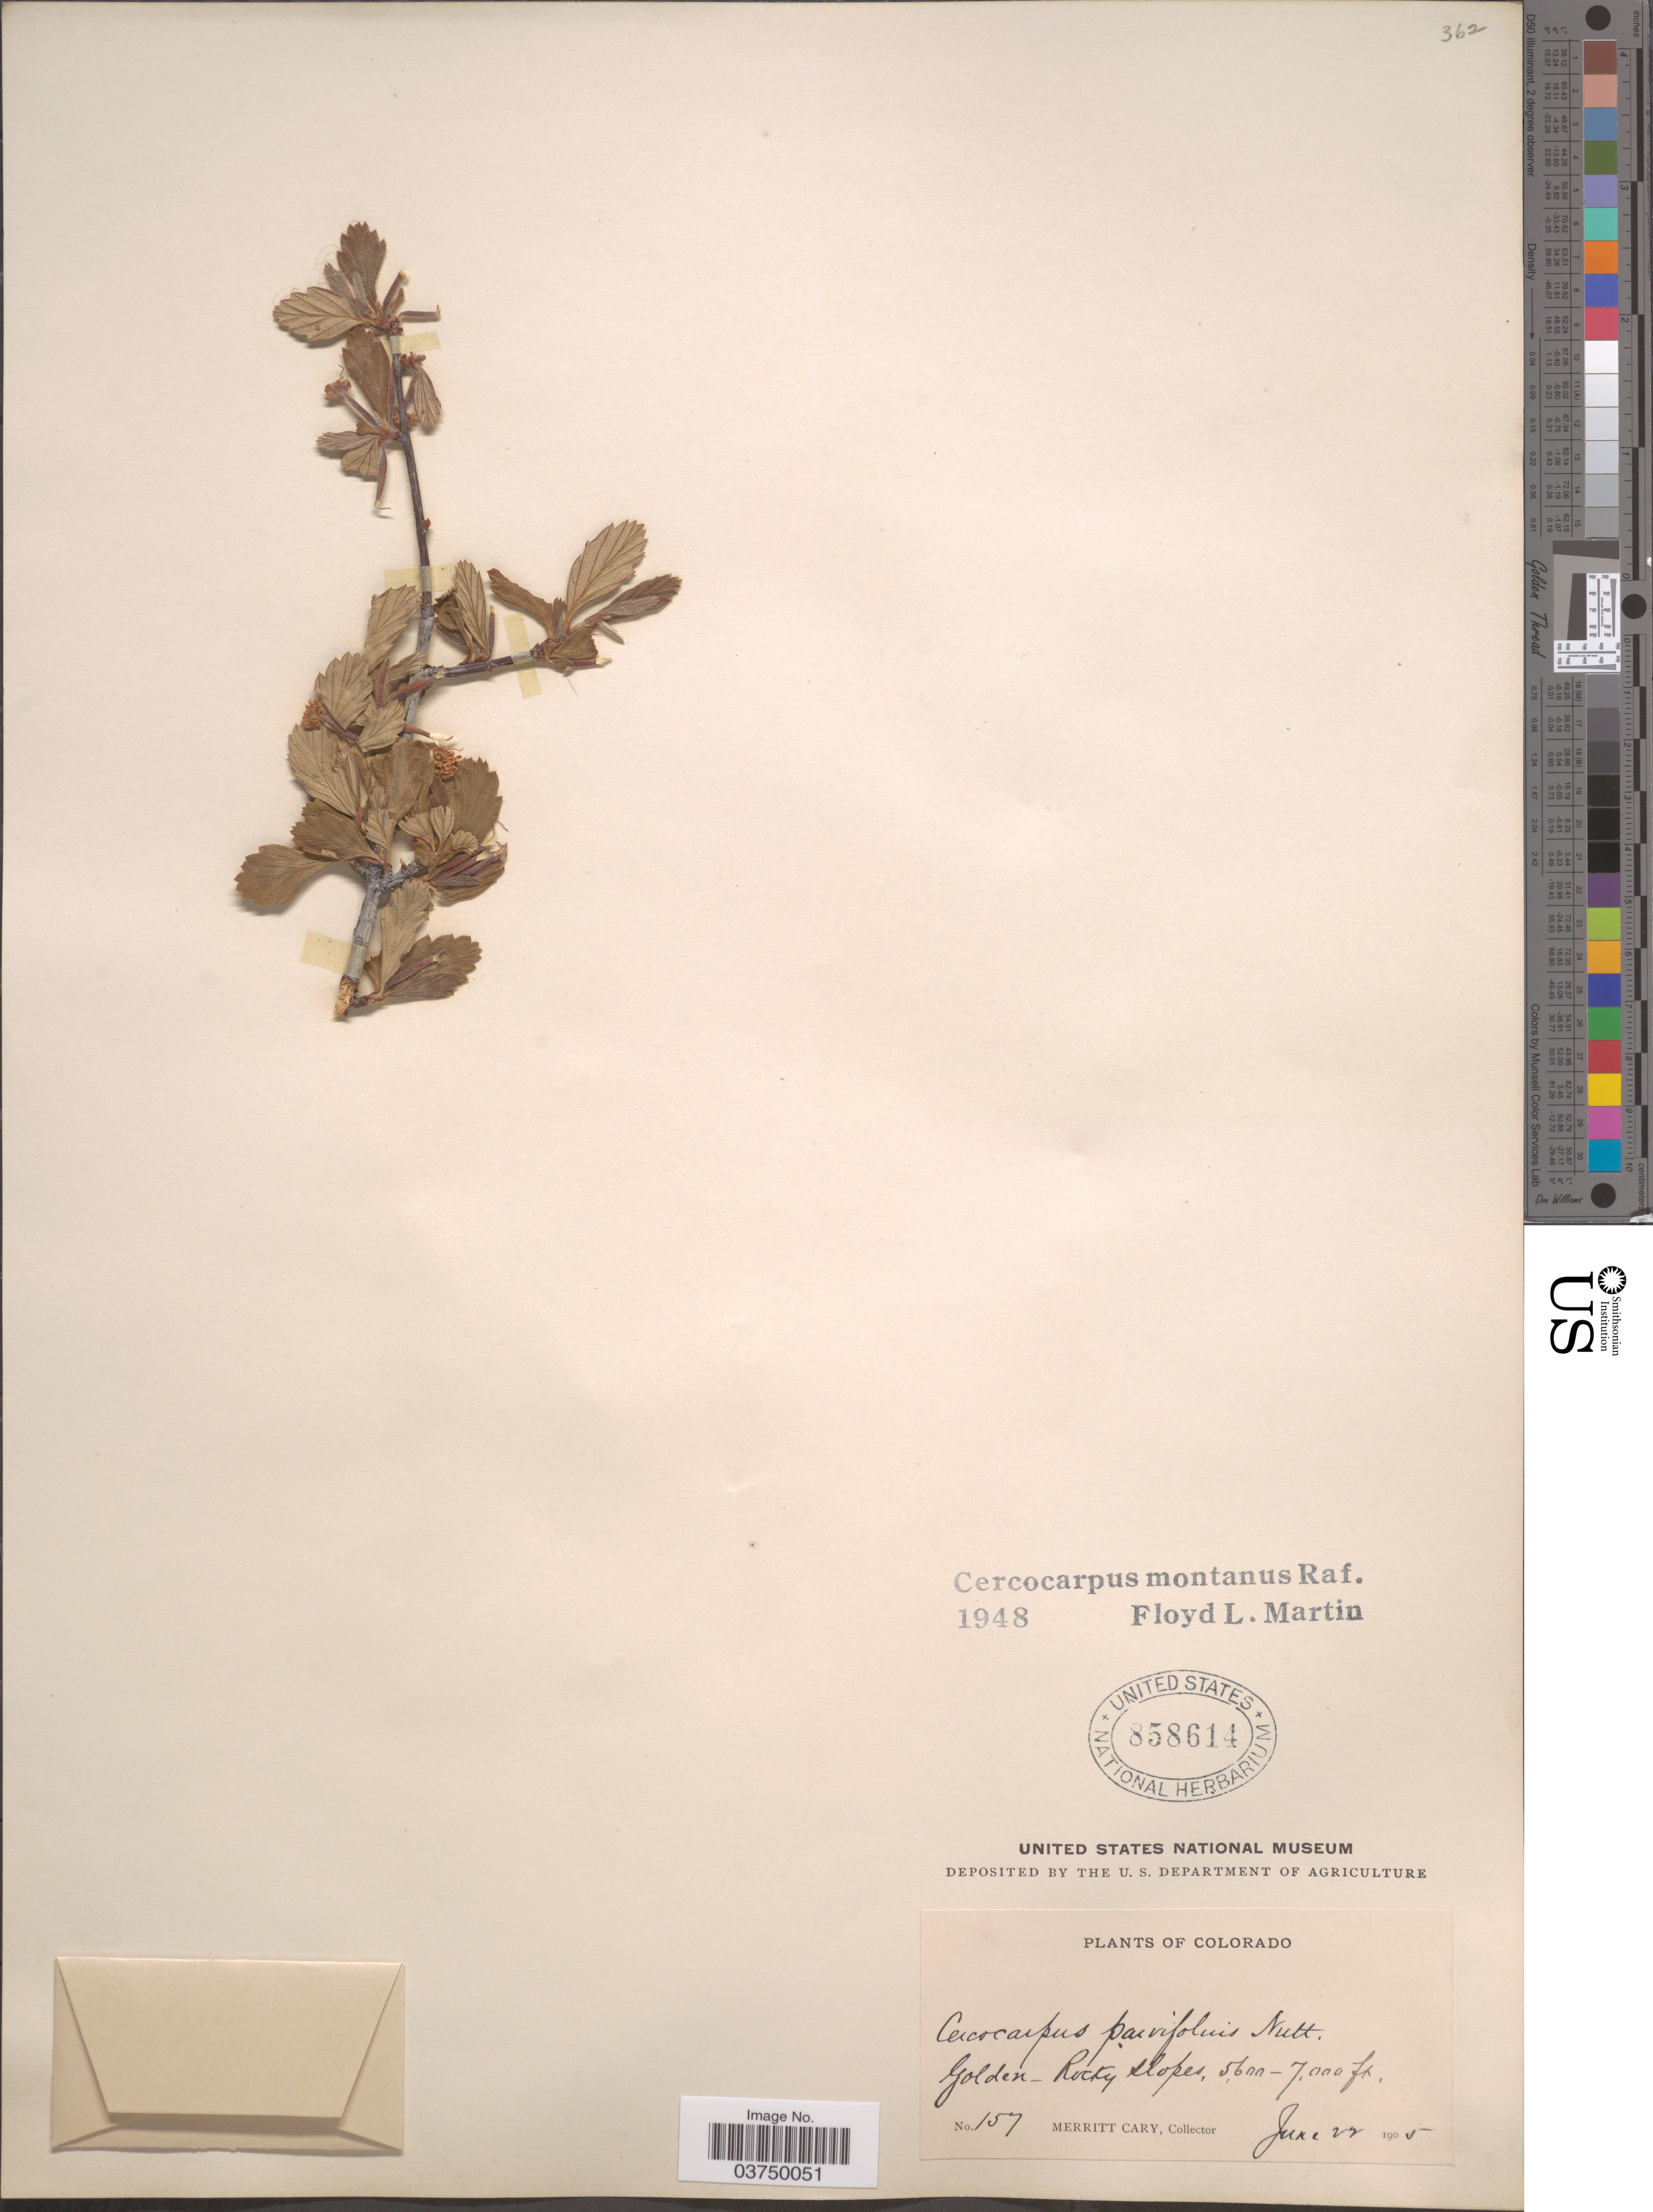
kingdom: Plantae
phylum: Tracheophyta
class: Magnoliopsida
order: Rosales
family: Rosaceae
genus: Cercocarpus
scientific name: Cercocarpus montanus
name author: Raf.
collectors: M. Cary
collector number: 157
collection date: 1905-06-22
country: United States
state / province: Colorado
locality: Golden- Rocky slopes.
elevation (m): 1707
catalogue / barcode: US 858614